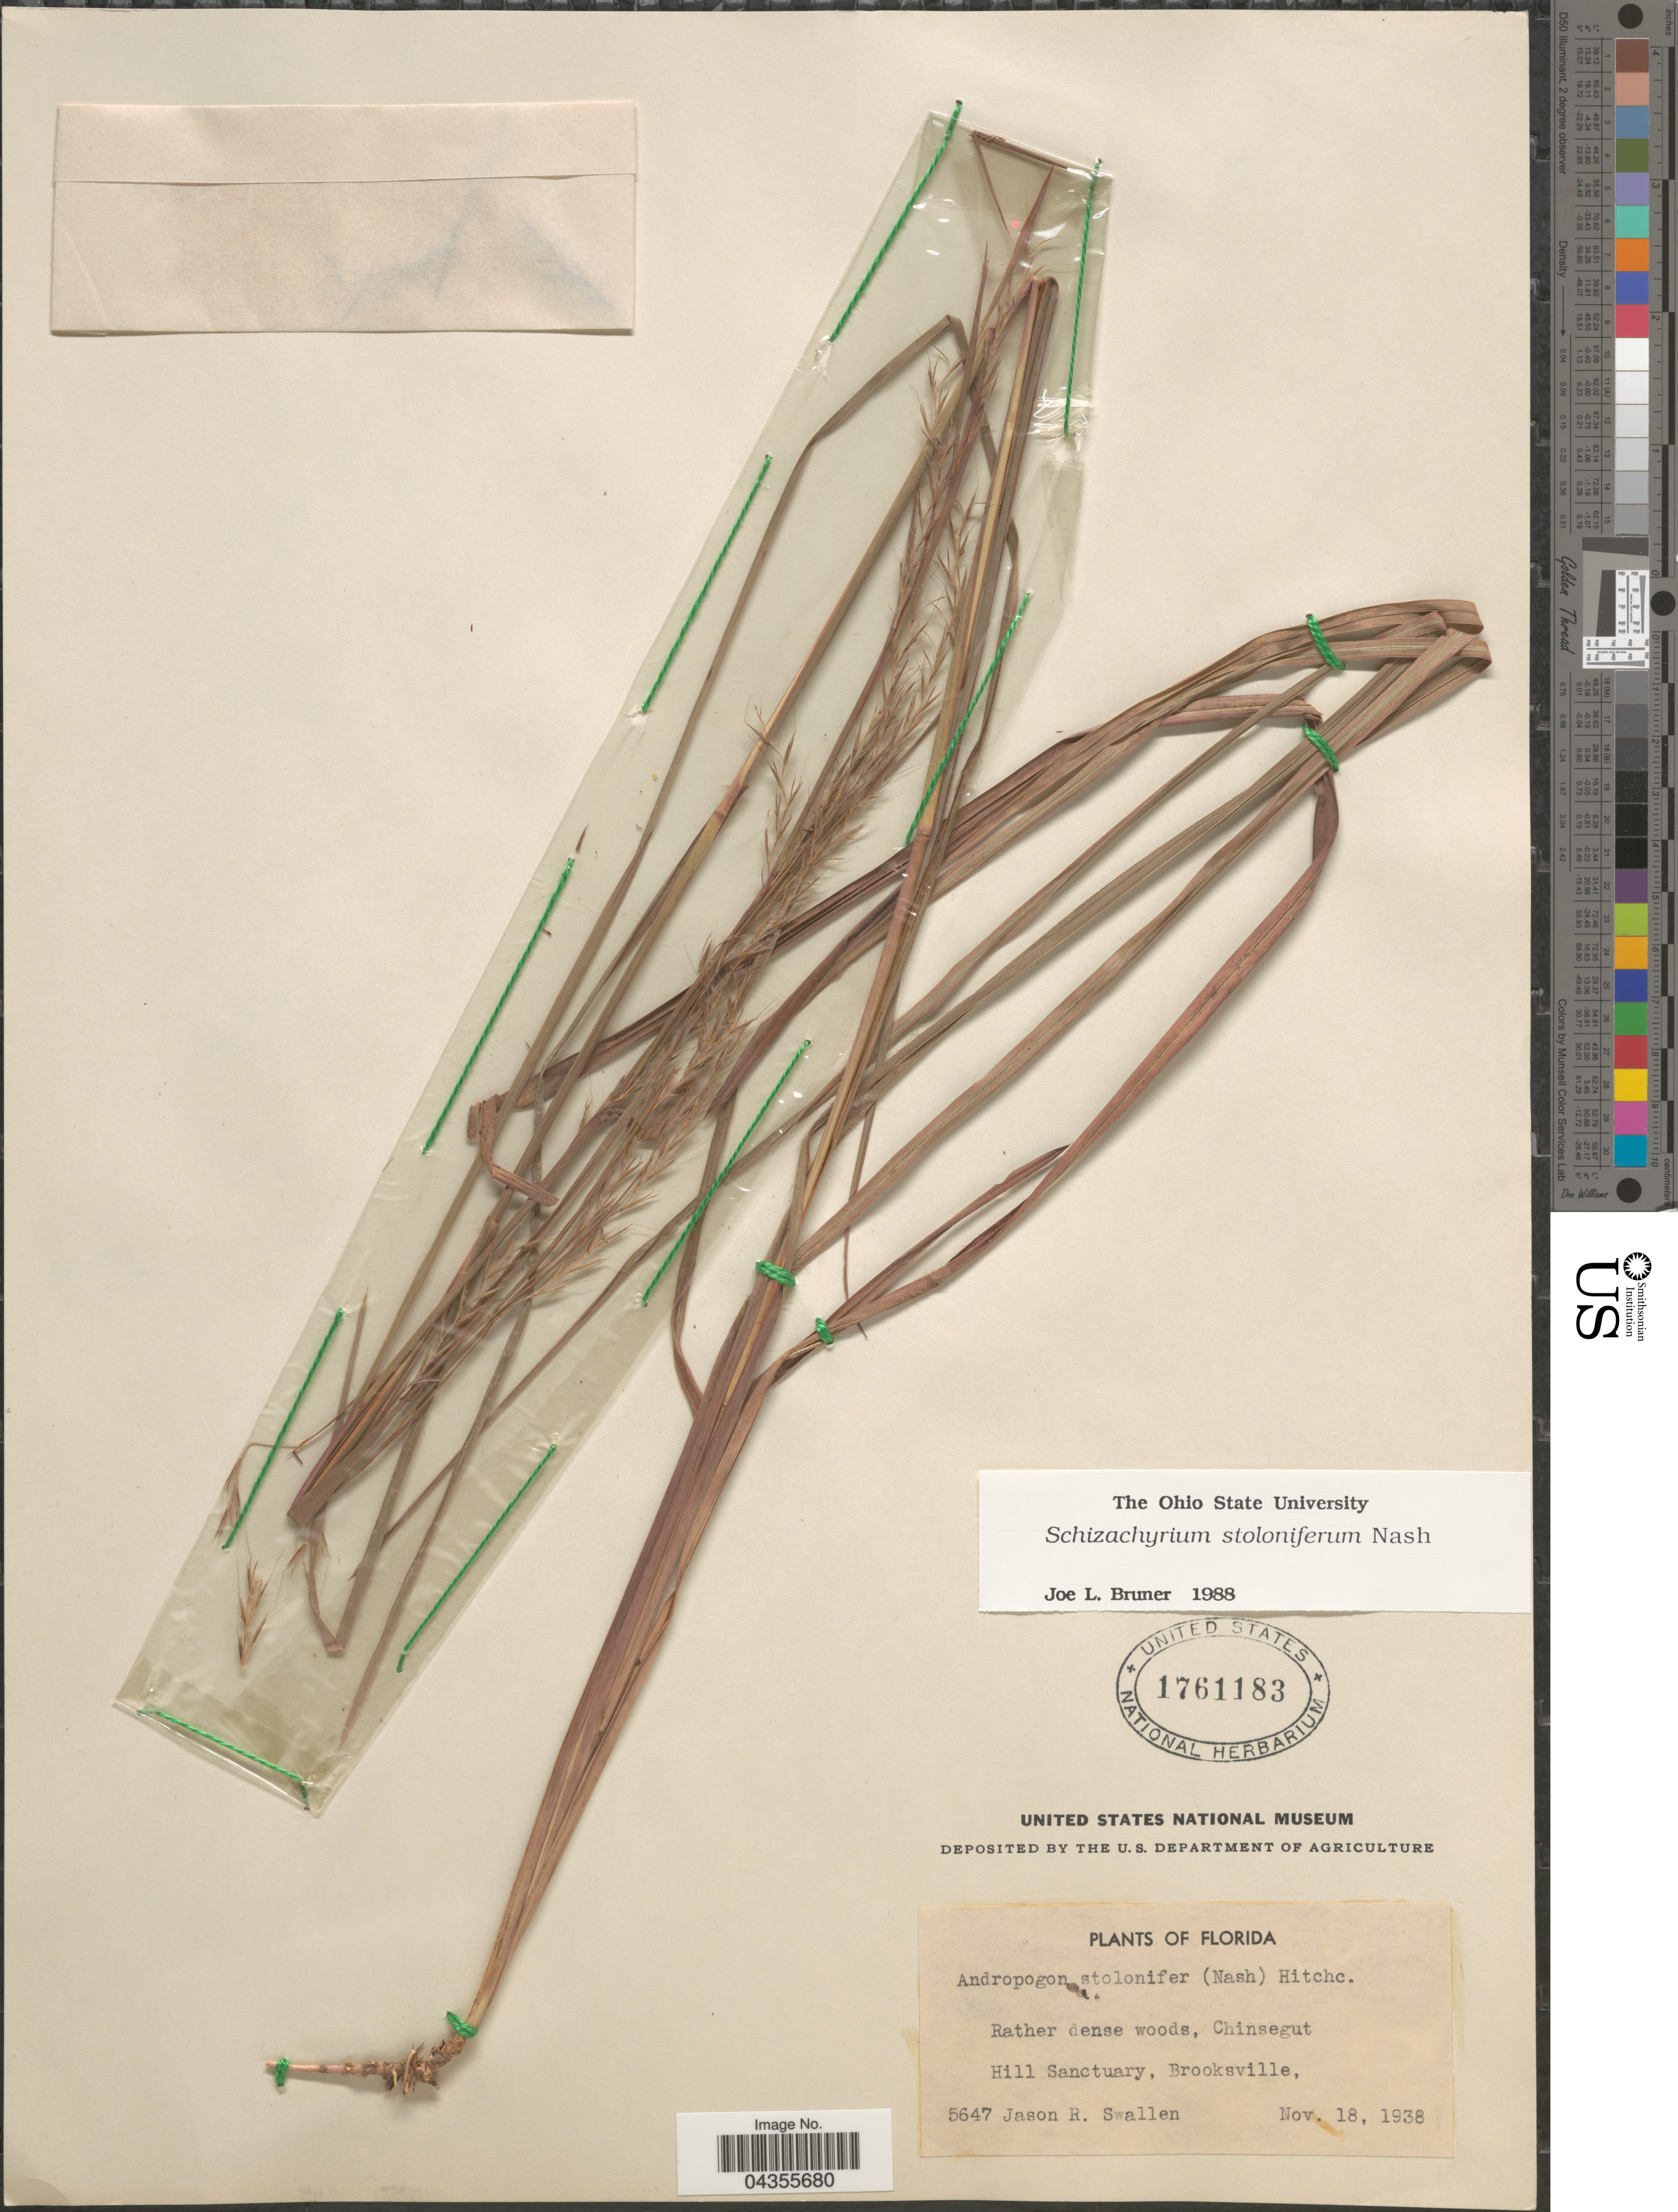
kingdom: Plantae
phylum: Tracheophyta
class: Liliopsida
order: Poales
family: Poaceae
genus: Schizachyrium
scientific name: Schizachyrium scoparium var. stoloniferum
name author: (Nash) Wipff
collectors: J. R. Swallen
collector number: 5647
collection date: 1938-11-18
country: United States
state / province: Florida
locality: Chinsegut Hill Sanctuary, Brooksville.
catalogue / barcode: US 1761183